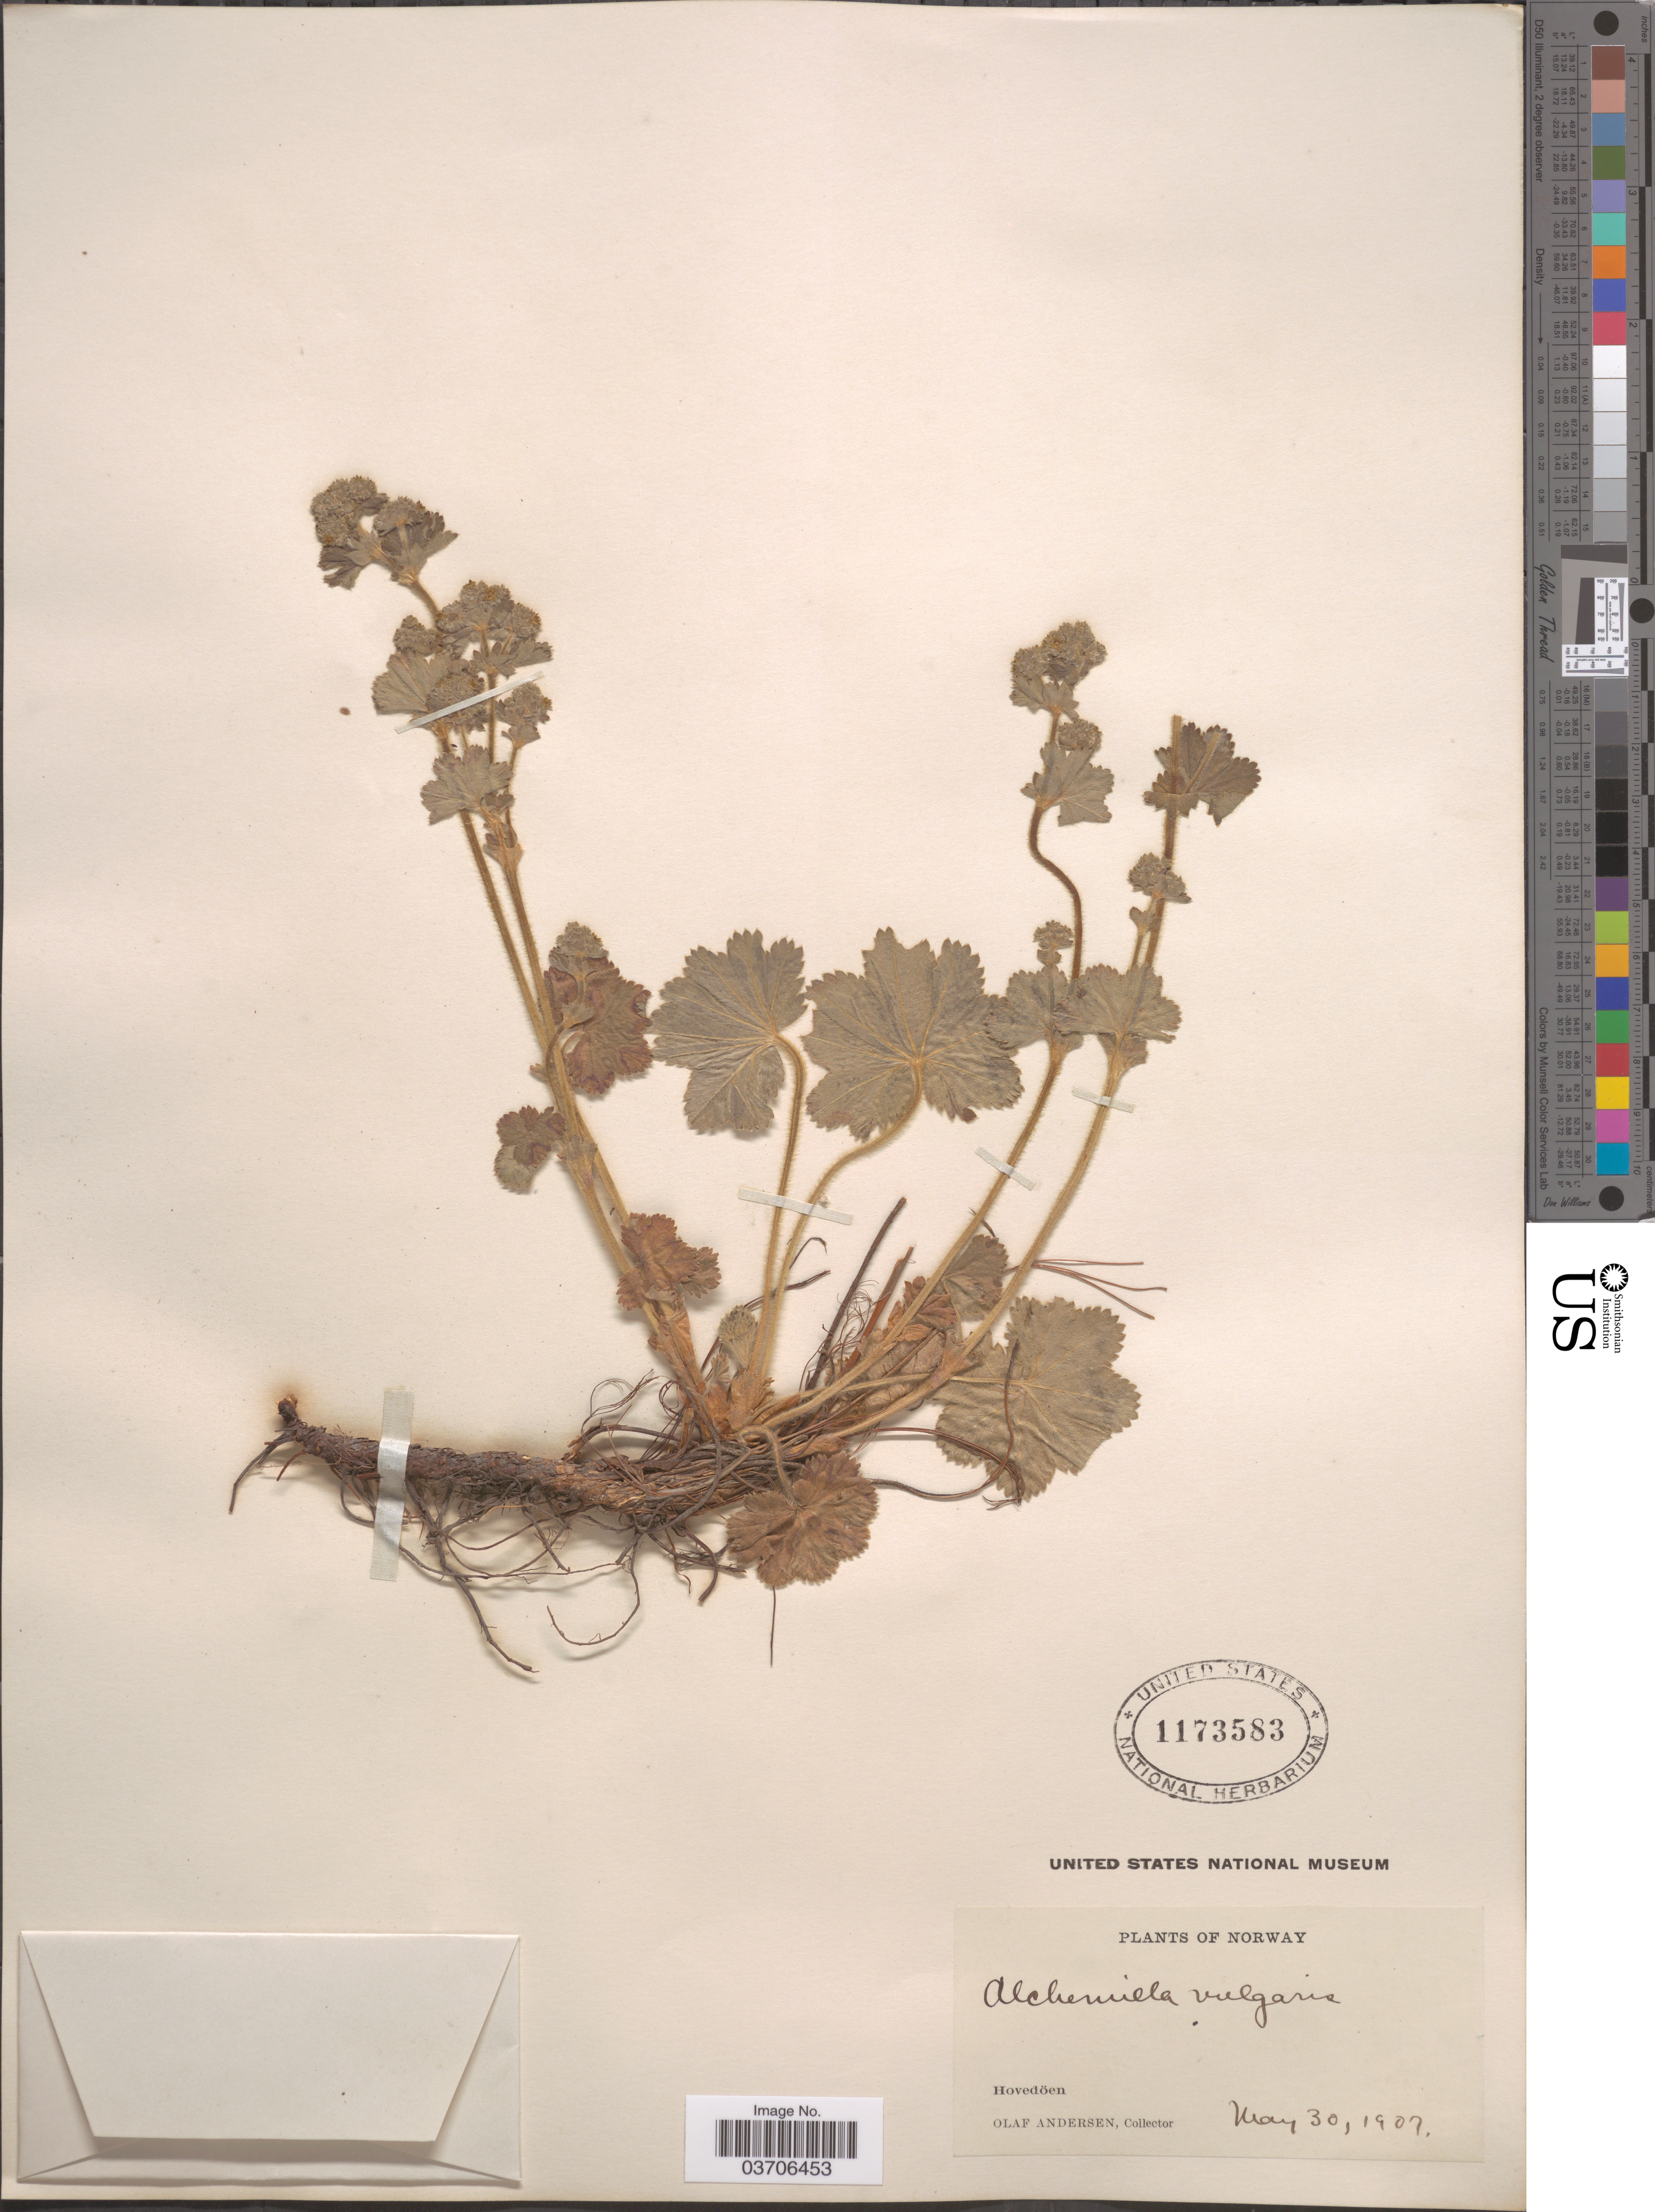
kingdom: Plantae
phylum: Tracheophyta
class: Magnoliopsida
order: Rosales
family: Rosaceae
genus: Alchemilla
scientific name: Alchemilla vulgaris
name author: L.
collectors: O. Andersen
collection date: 1907-05-30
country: Norway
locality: Hovedöen.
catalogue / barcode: US 1173583